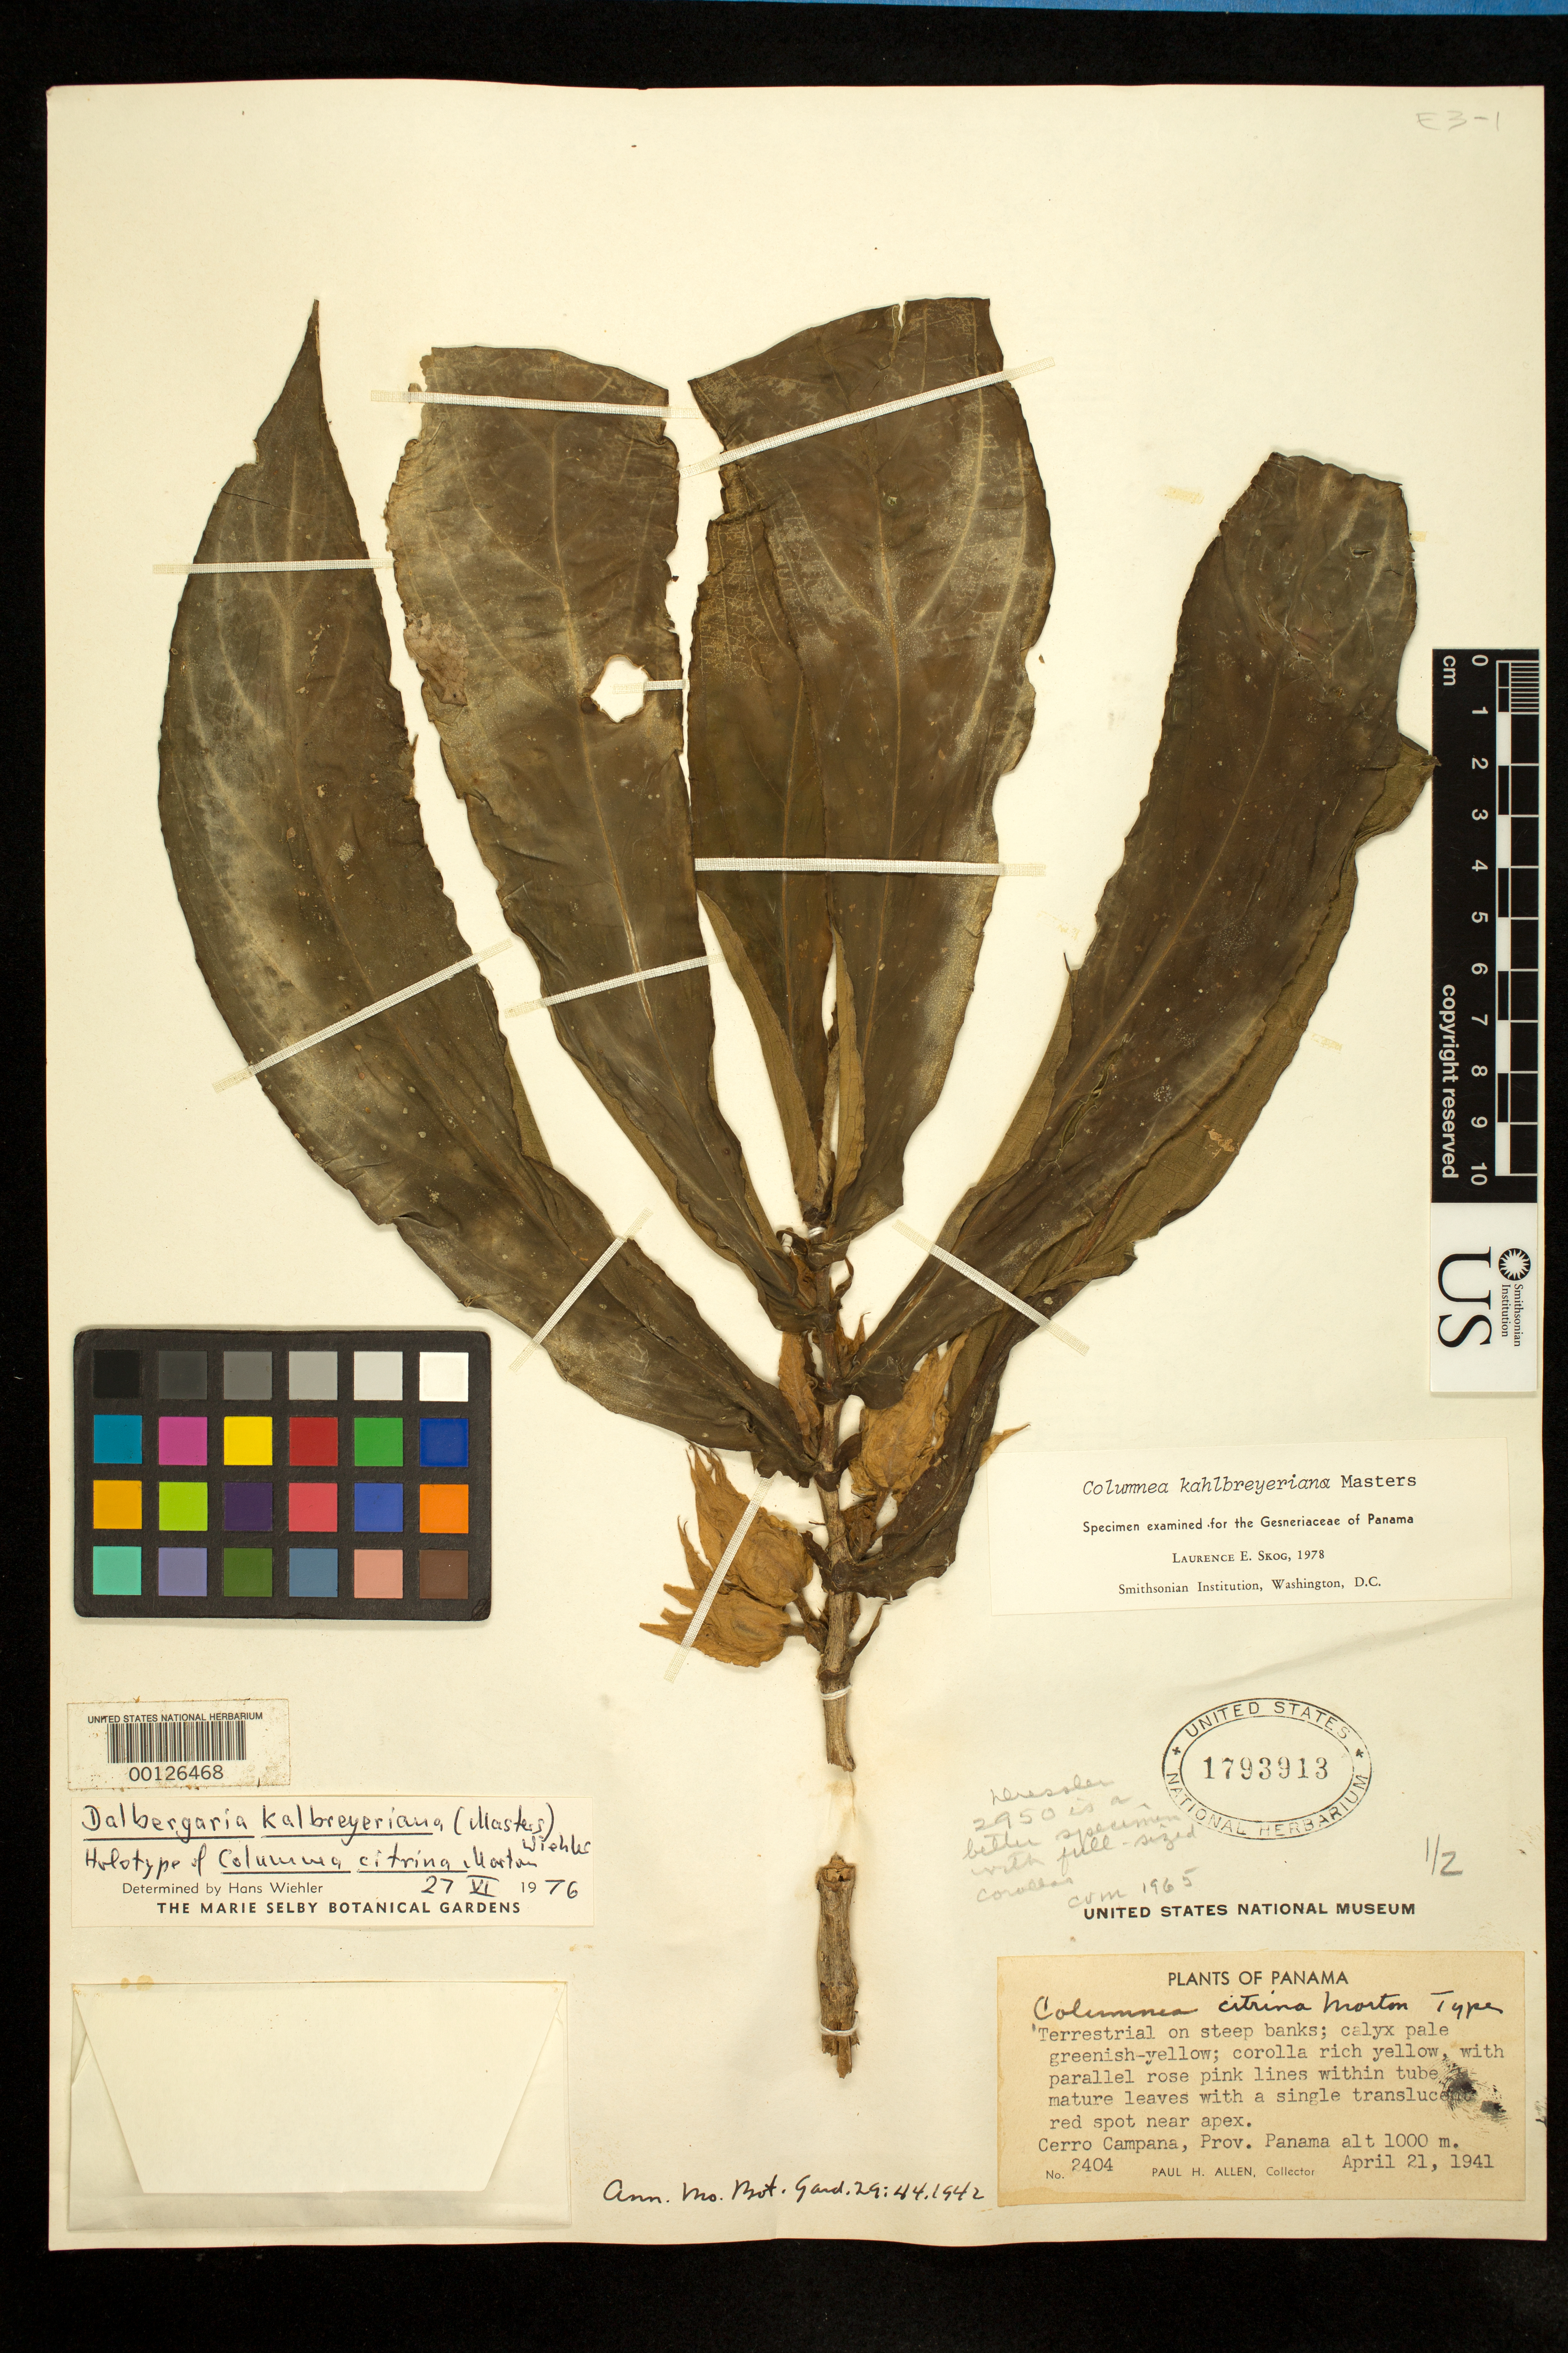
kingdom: Plantae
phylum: Tracheophyta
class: Magnoliopsida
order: Lamiales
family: Gesneriaceae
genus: Columnea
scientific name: Columnea citrina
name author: C.V. Morton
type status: Holotype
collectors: P. H. Allen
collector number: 2404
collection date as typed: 21 Apr 1941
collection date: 1941-04-21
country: Panama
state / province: Panamá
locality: Cerro Campana.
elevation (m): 1000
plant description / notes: Holotype mounted on 2 sheets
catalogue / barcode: US 1793913